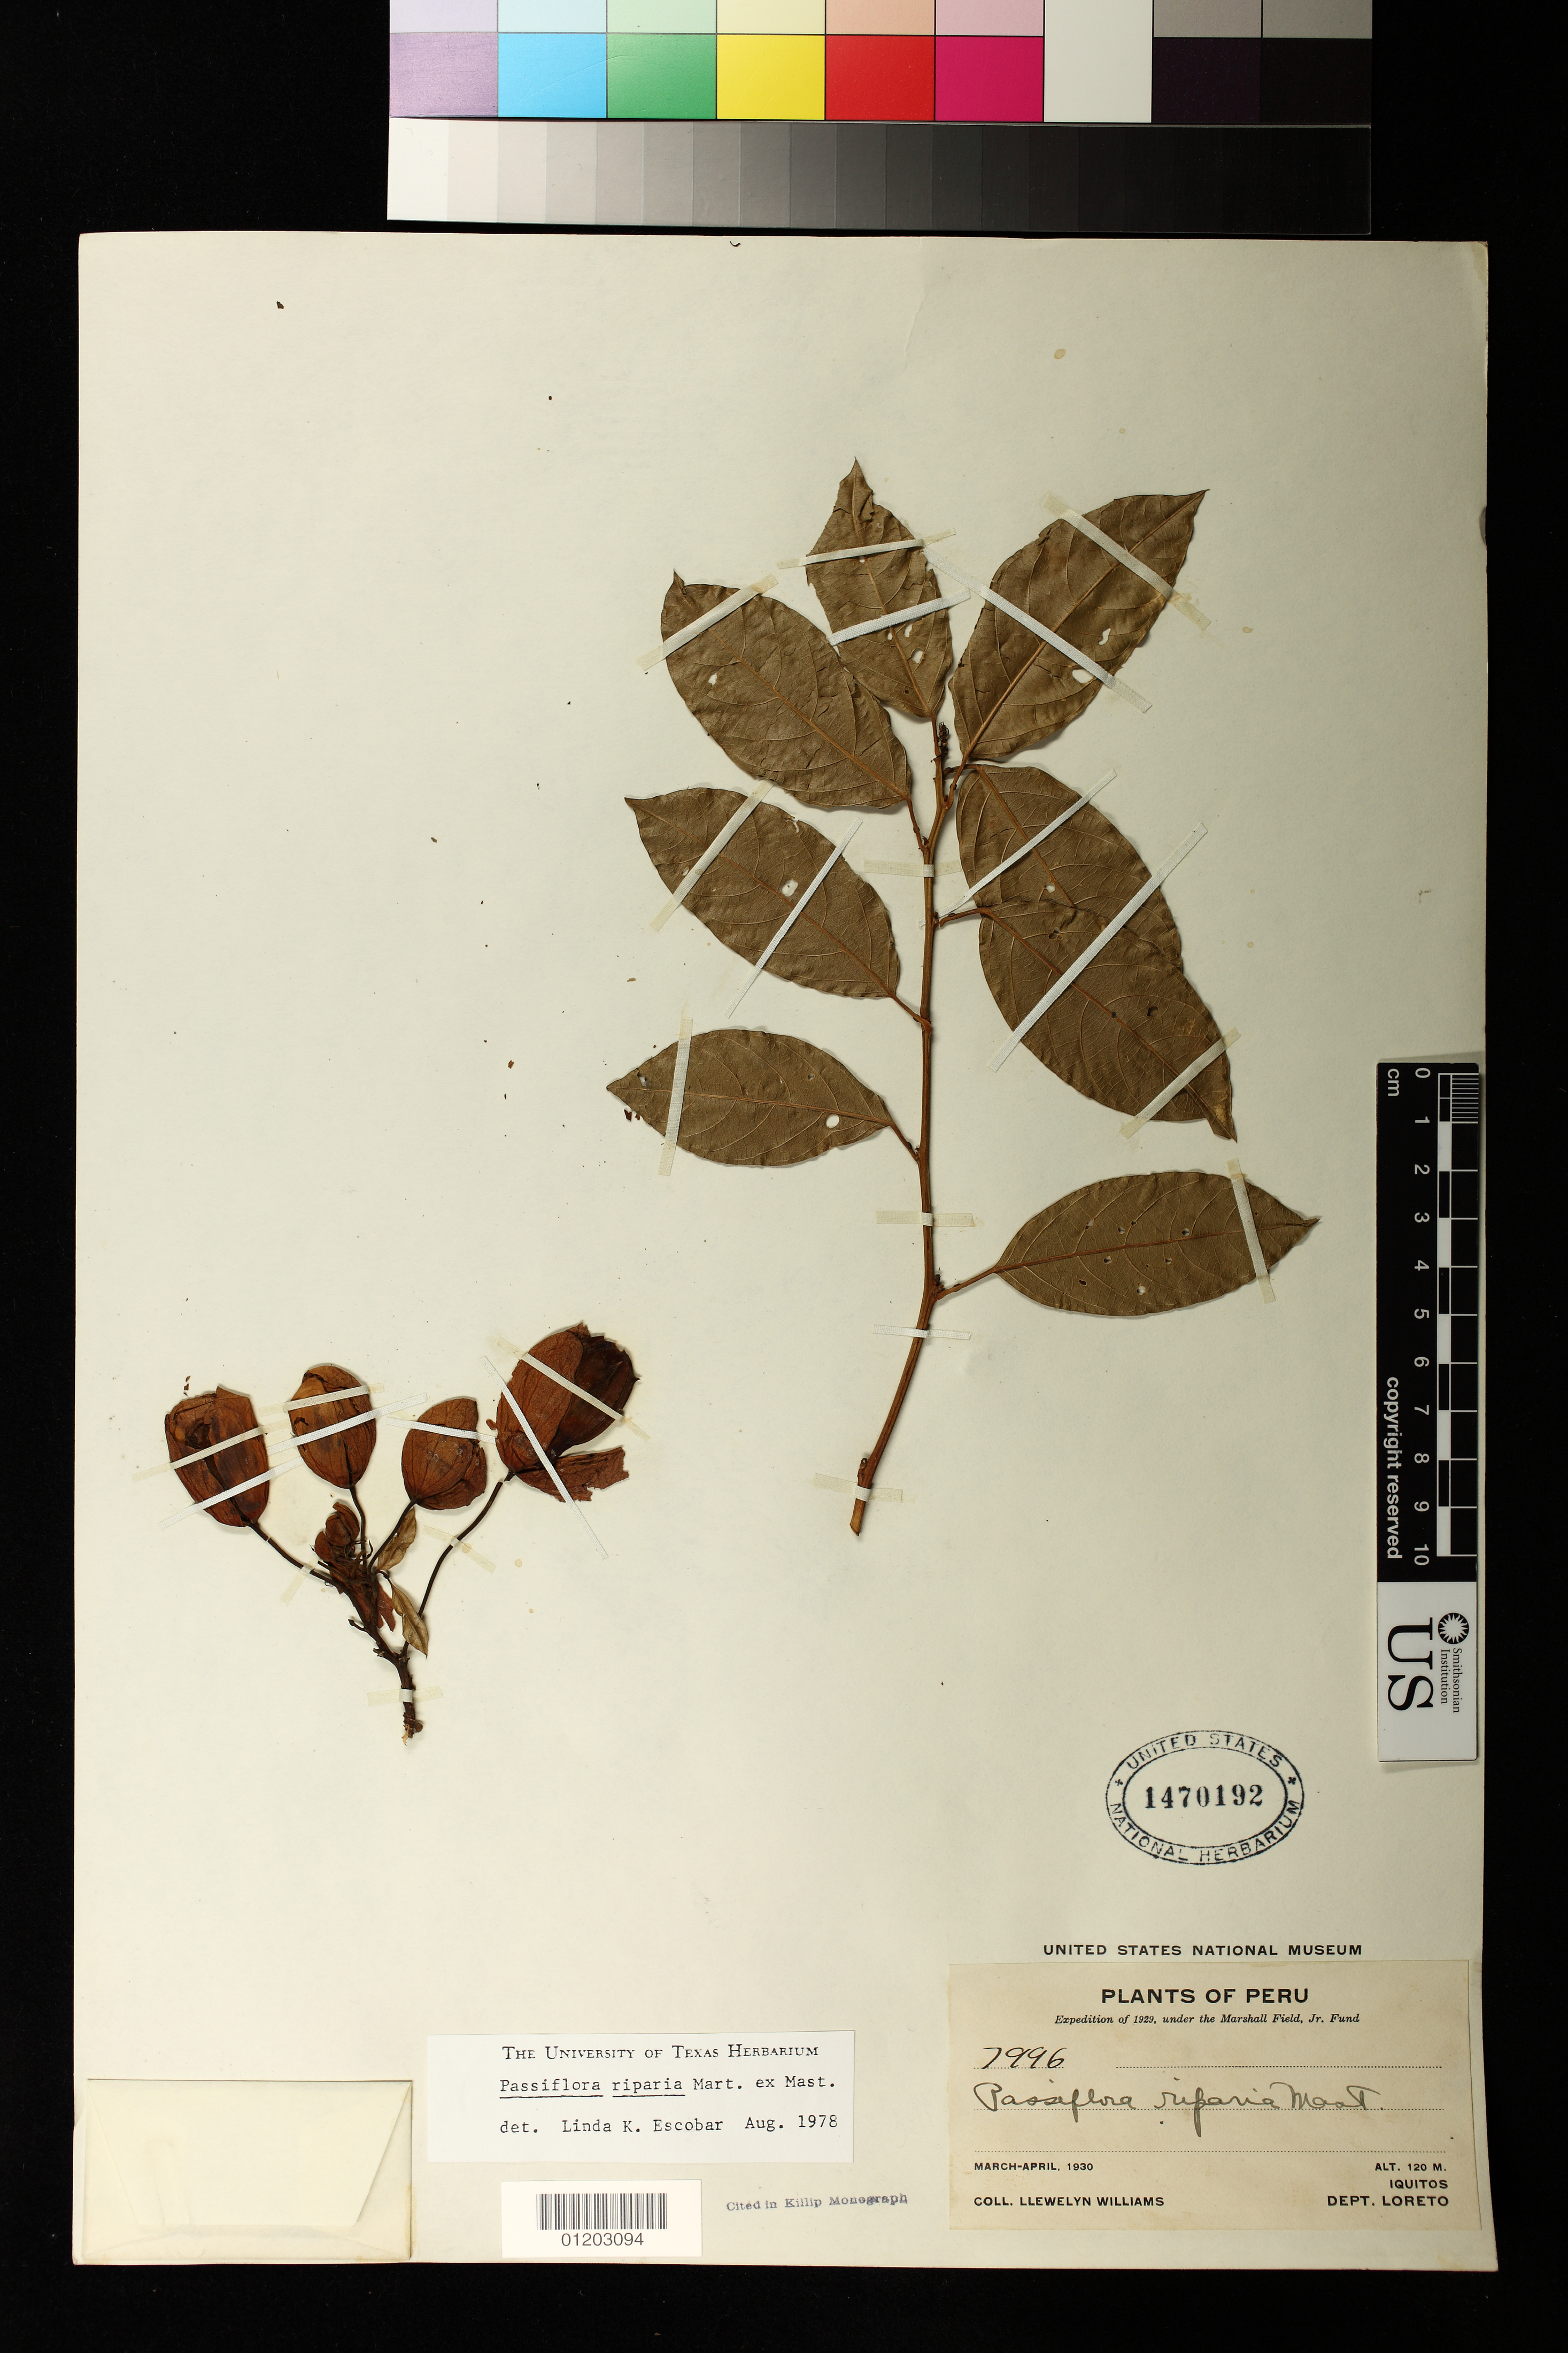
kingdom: Plantae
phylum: Tracheophyta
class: Magnoliopsida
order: Malpighiales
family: Passifloraceae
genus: Passiflora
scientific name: Passiflora riparia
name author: Mart. ex Mast.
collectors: Ll. Williams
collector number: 7996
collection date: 1930-03/1930-04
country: Peru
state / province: Loreto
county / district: Maynas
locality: Iquitos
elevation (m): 120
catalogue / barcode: US 1470192